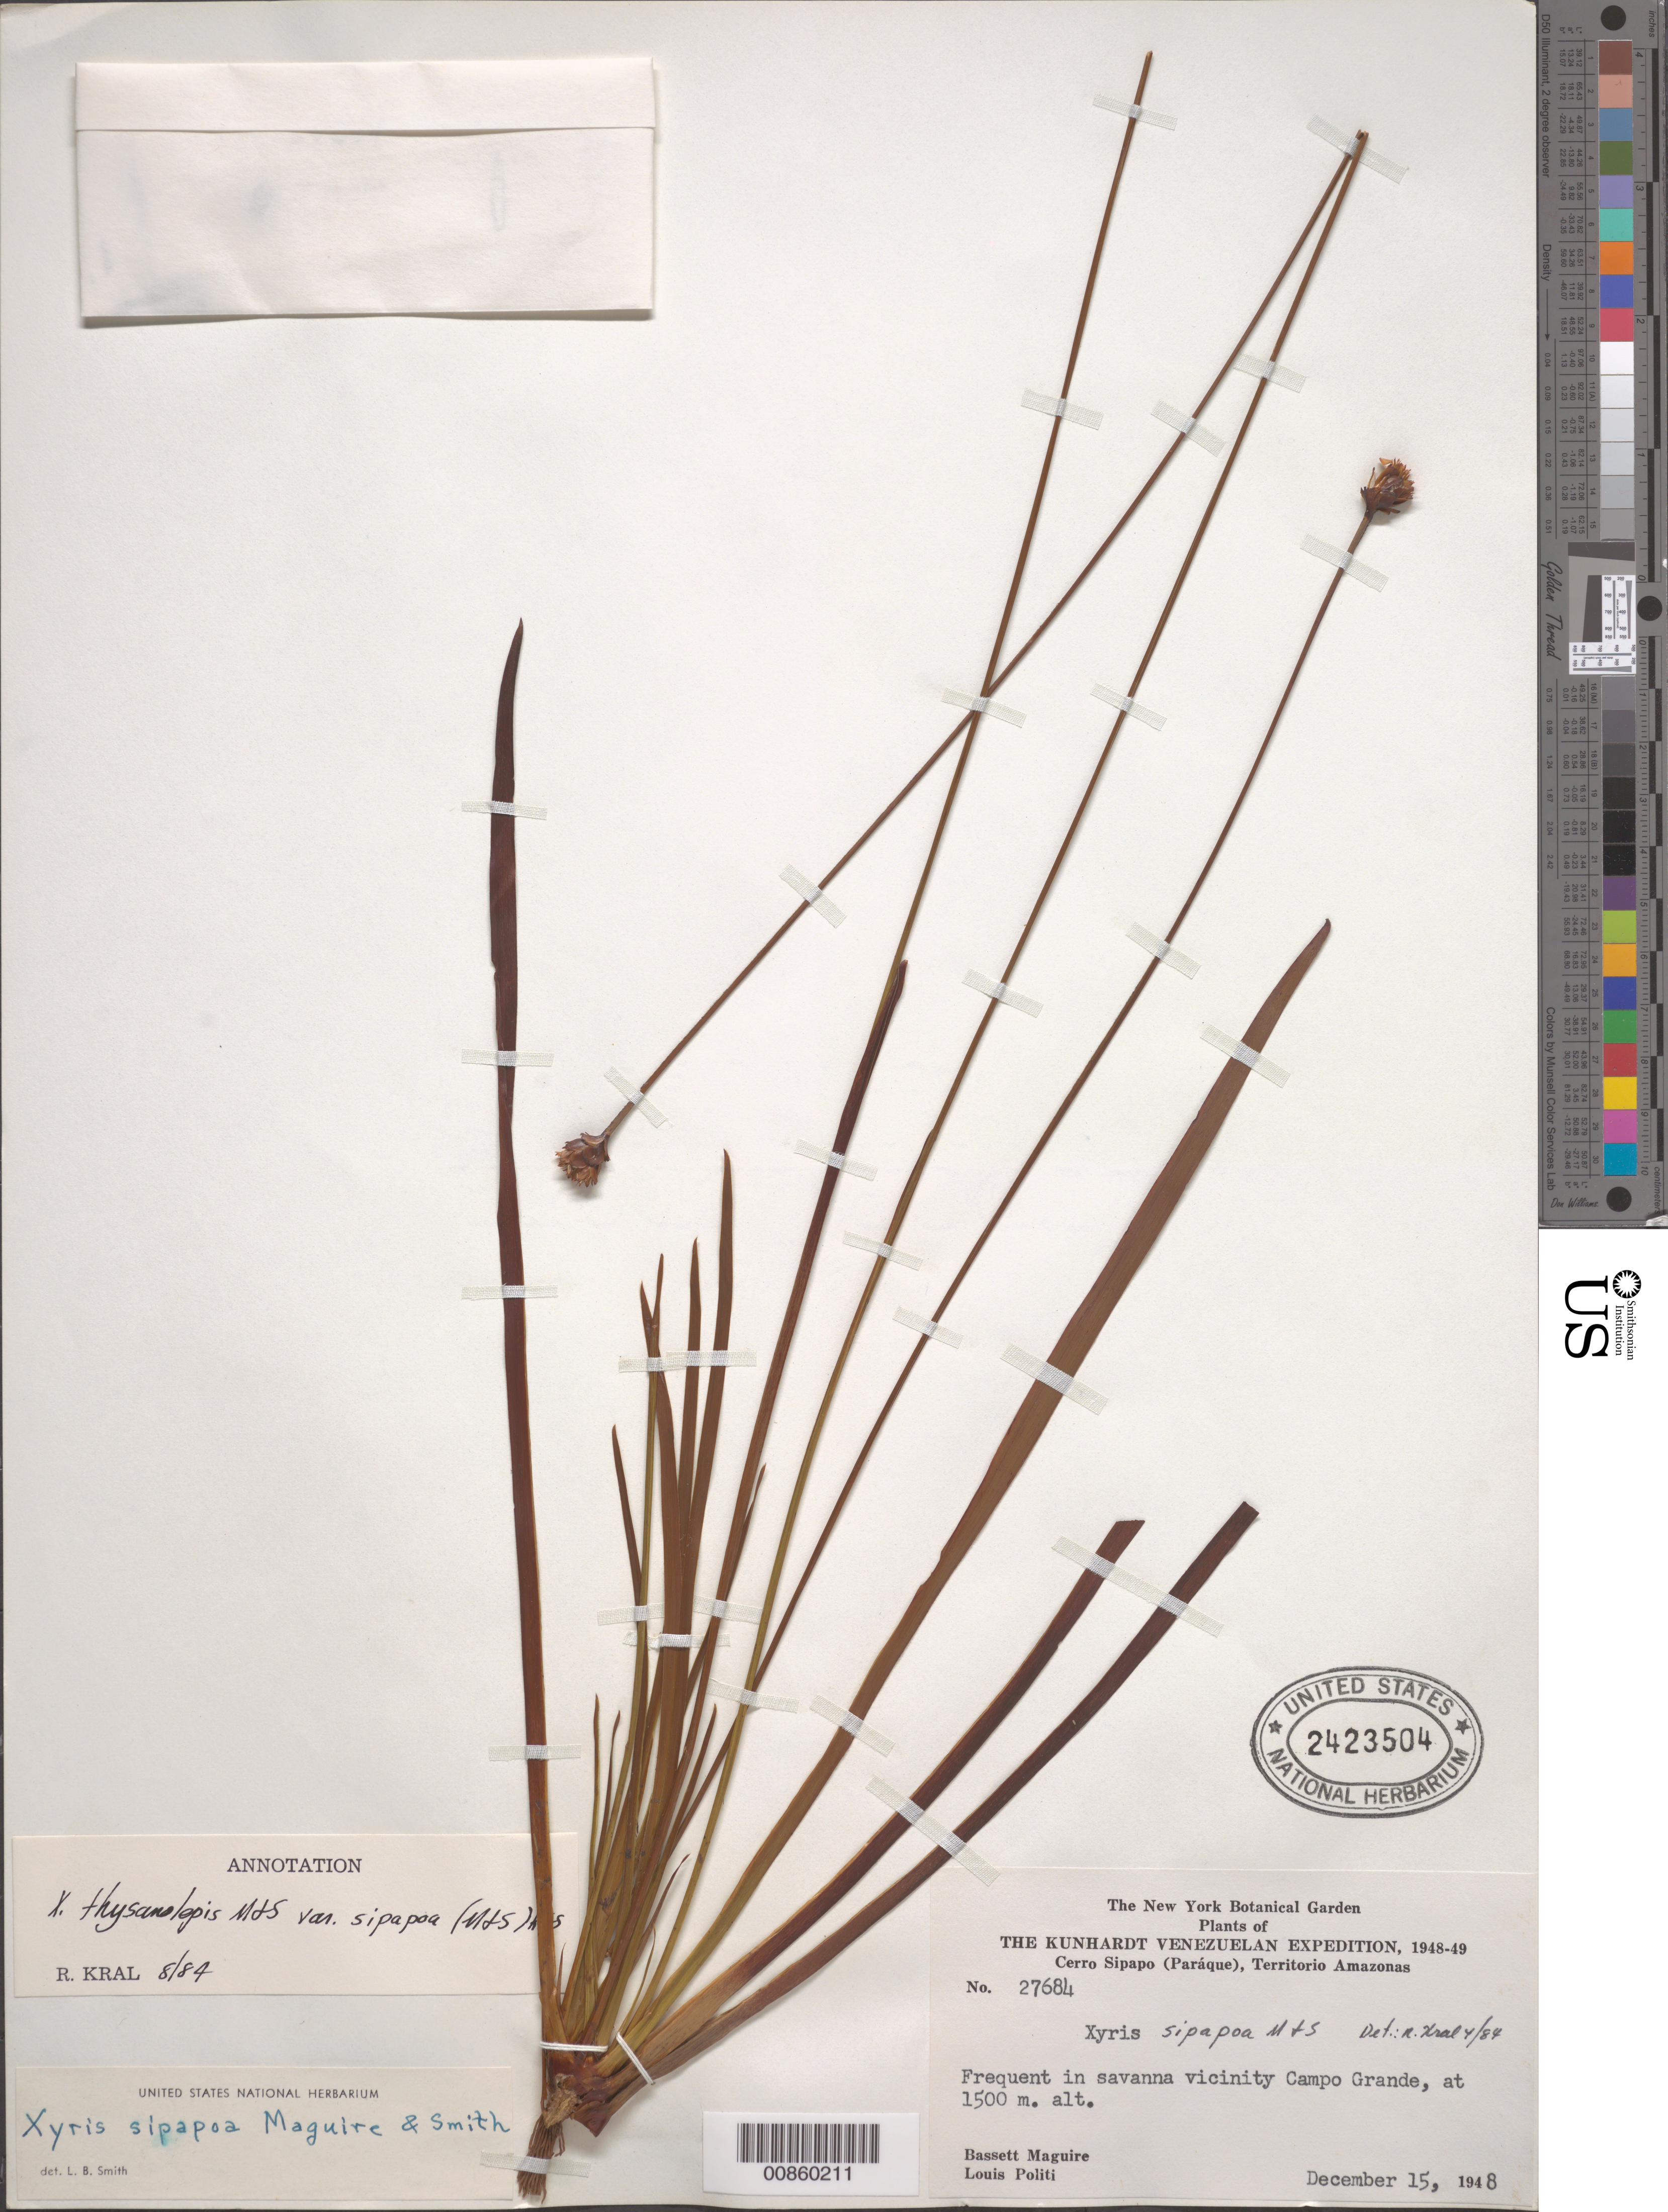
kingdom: Plantae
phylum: Tracheophyta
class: Liliopsida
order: Poales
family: Xyridaceae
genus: Xyris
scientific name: Xyris thysanolepis var. sipapoa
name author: (Maguire & L.B. Sm.) Kral & L.B. Sm.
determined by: Kral, Robert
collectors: B. Maguire & L. Politi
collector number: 27684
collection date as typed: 15-Dec-48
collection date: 1948-12-15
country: Venezuela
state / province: Amazonas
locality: Cerro Sipapo (Paráque), Campo Grande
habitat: Savanna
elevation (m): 1500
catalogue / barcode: US 2423504